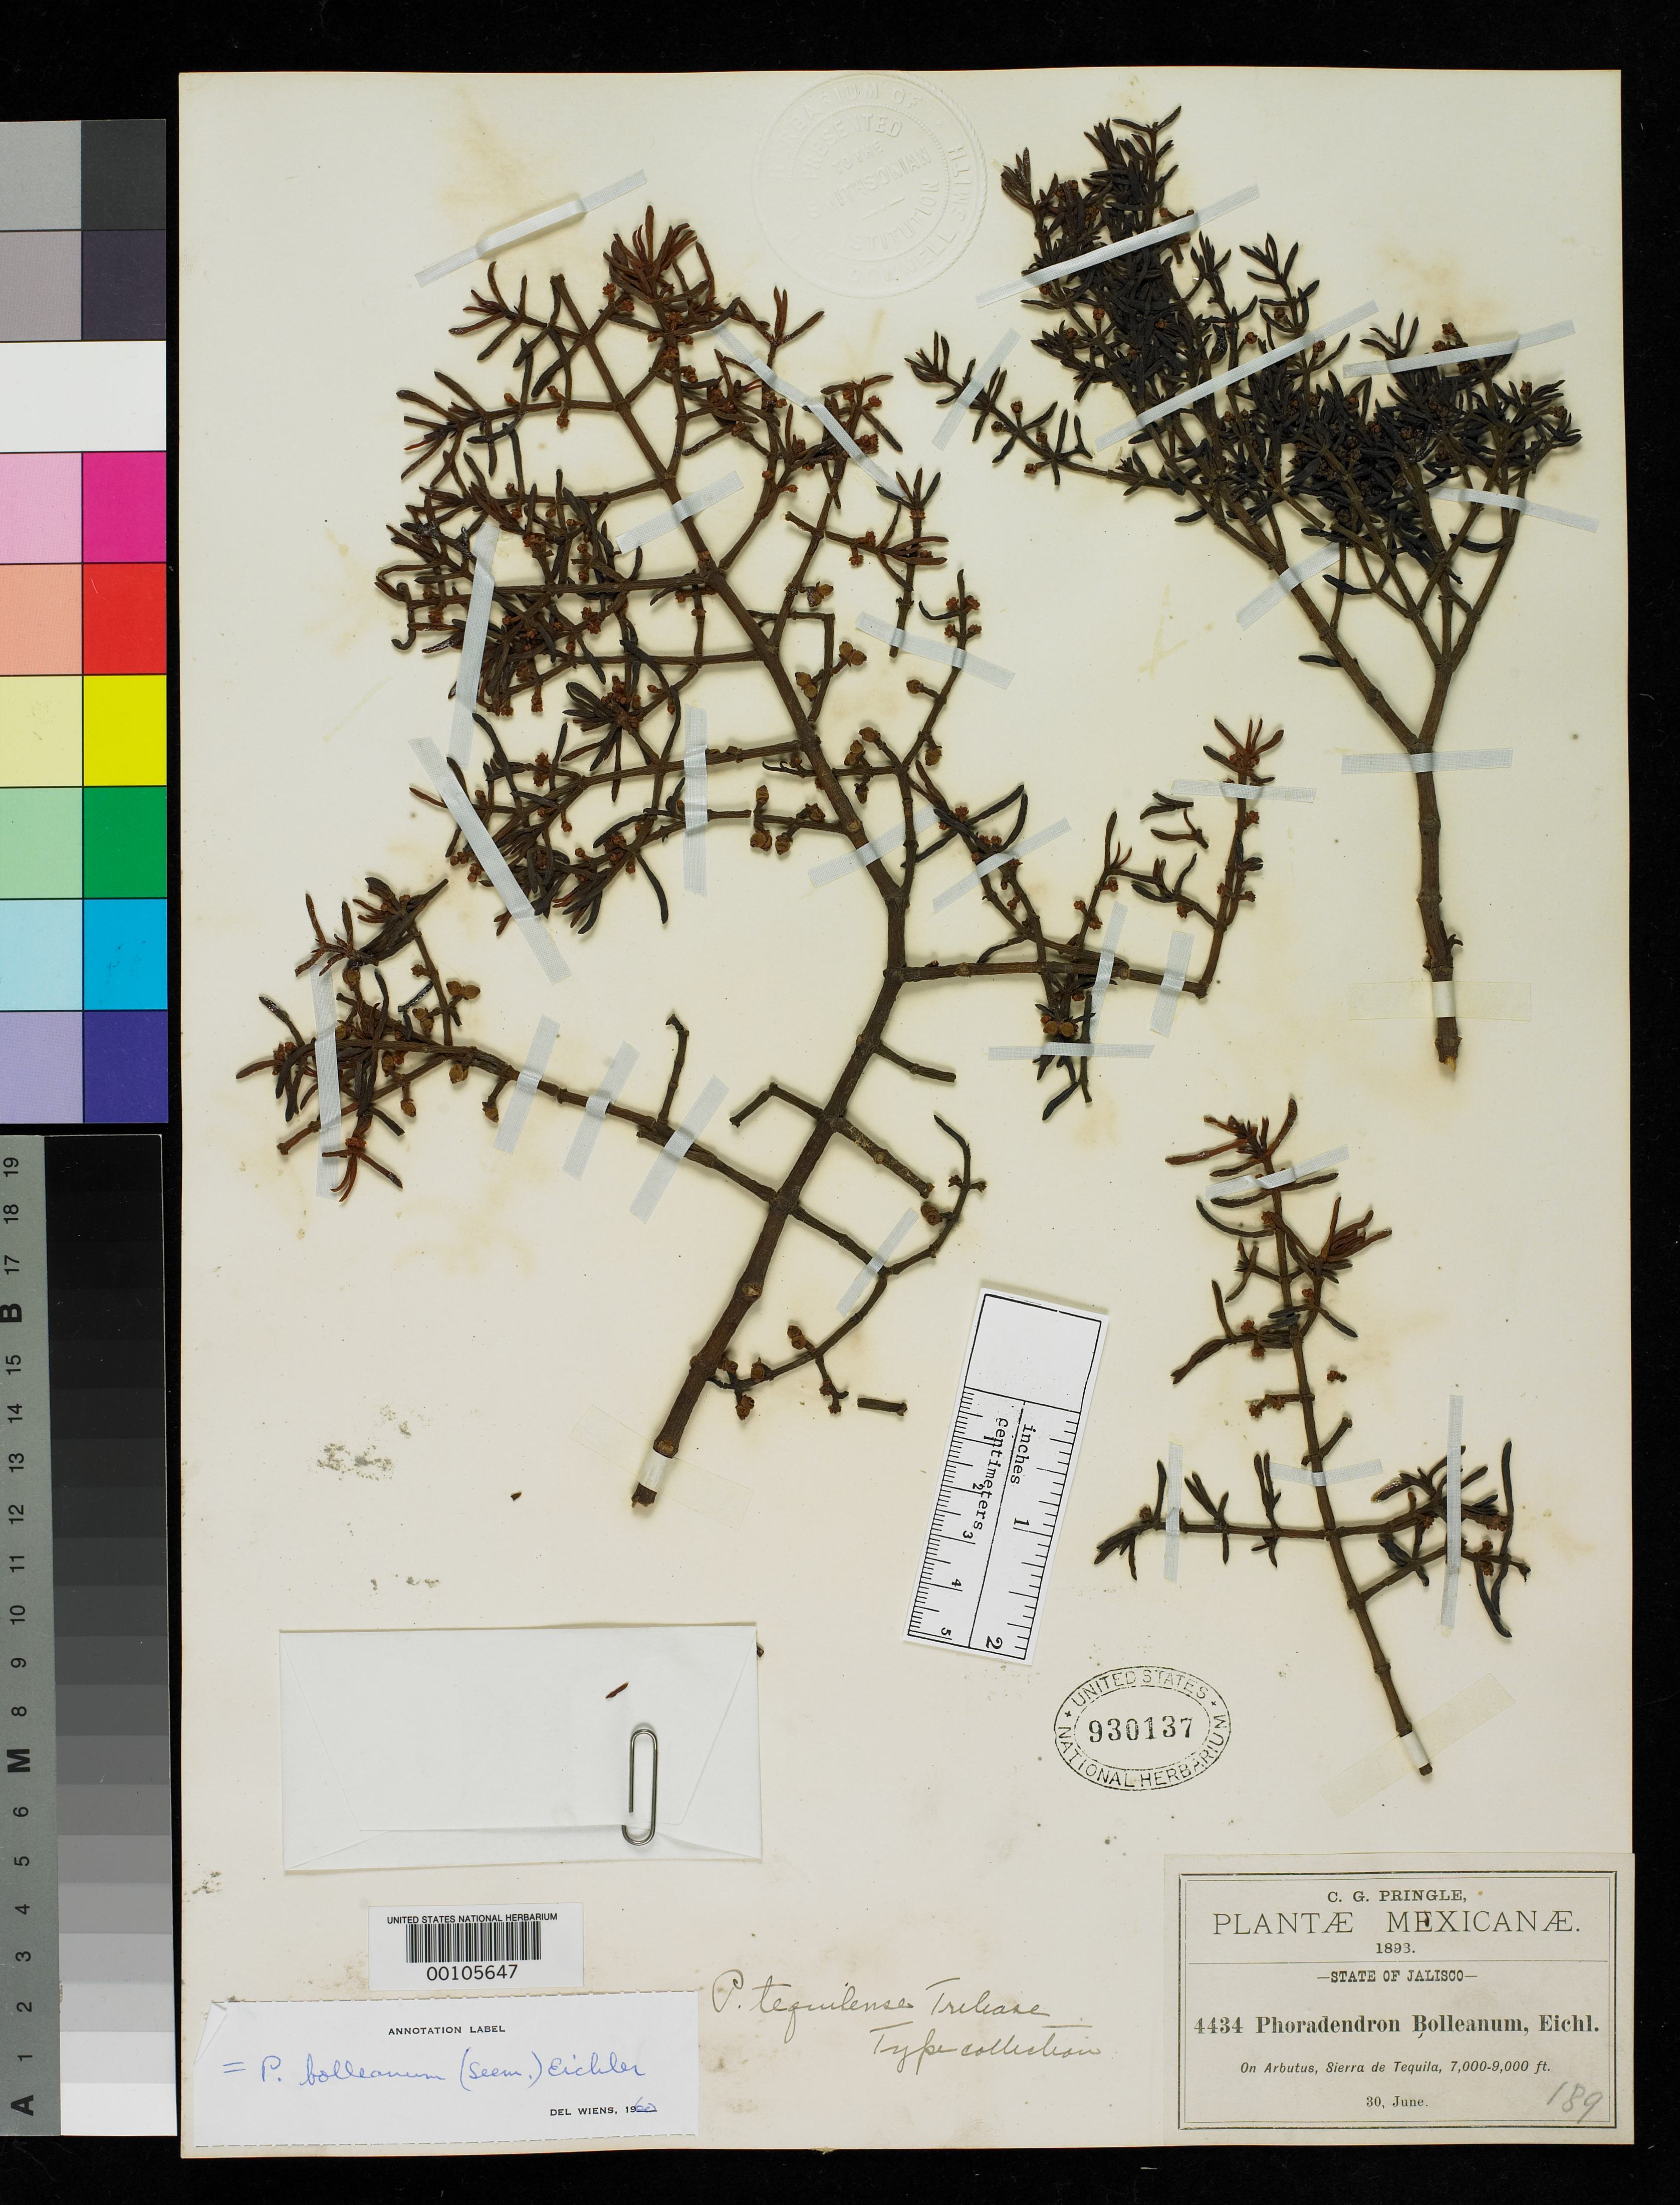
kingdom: Plantae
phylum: Tracheophyta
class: Magnoliopsida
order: Santalales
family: Viscaceae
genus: Phoradendron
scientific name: Phoradendron tequilense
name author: Trel.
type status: Isotype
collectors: C. G. Pringle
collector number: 4434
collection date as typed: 30 Jun 1893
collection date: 1893-06-30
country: Mexico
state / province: Jalisco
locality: Sierra de Tequila.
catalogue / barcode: US 930137